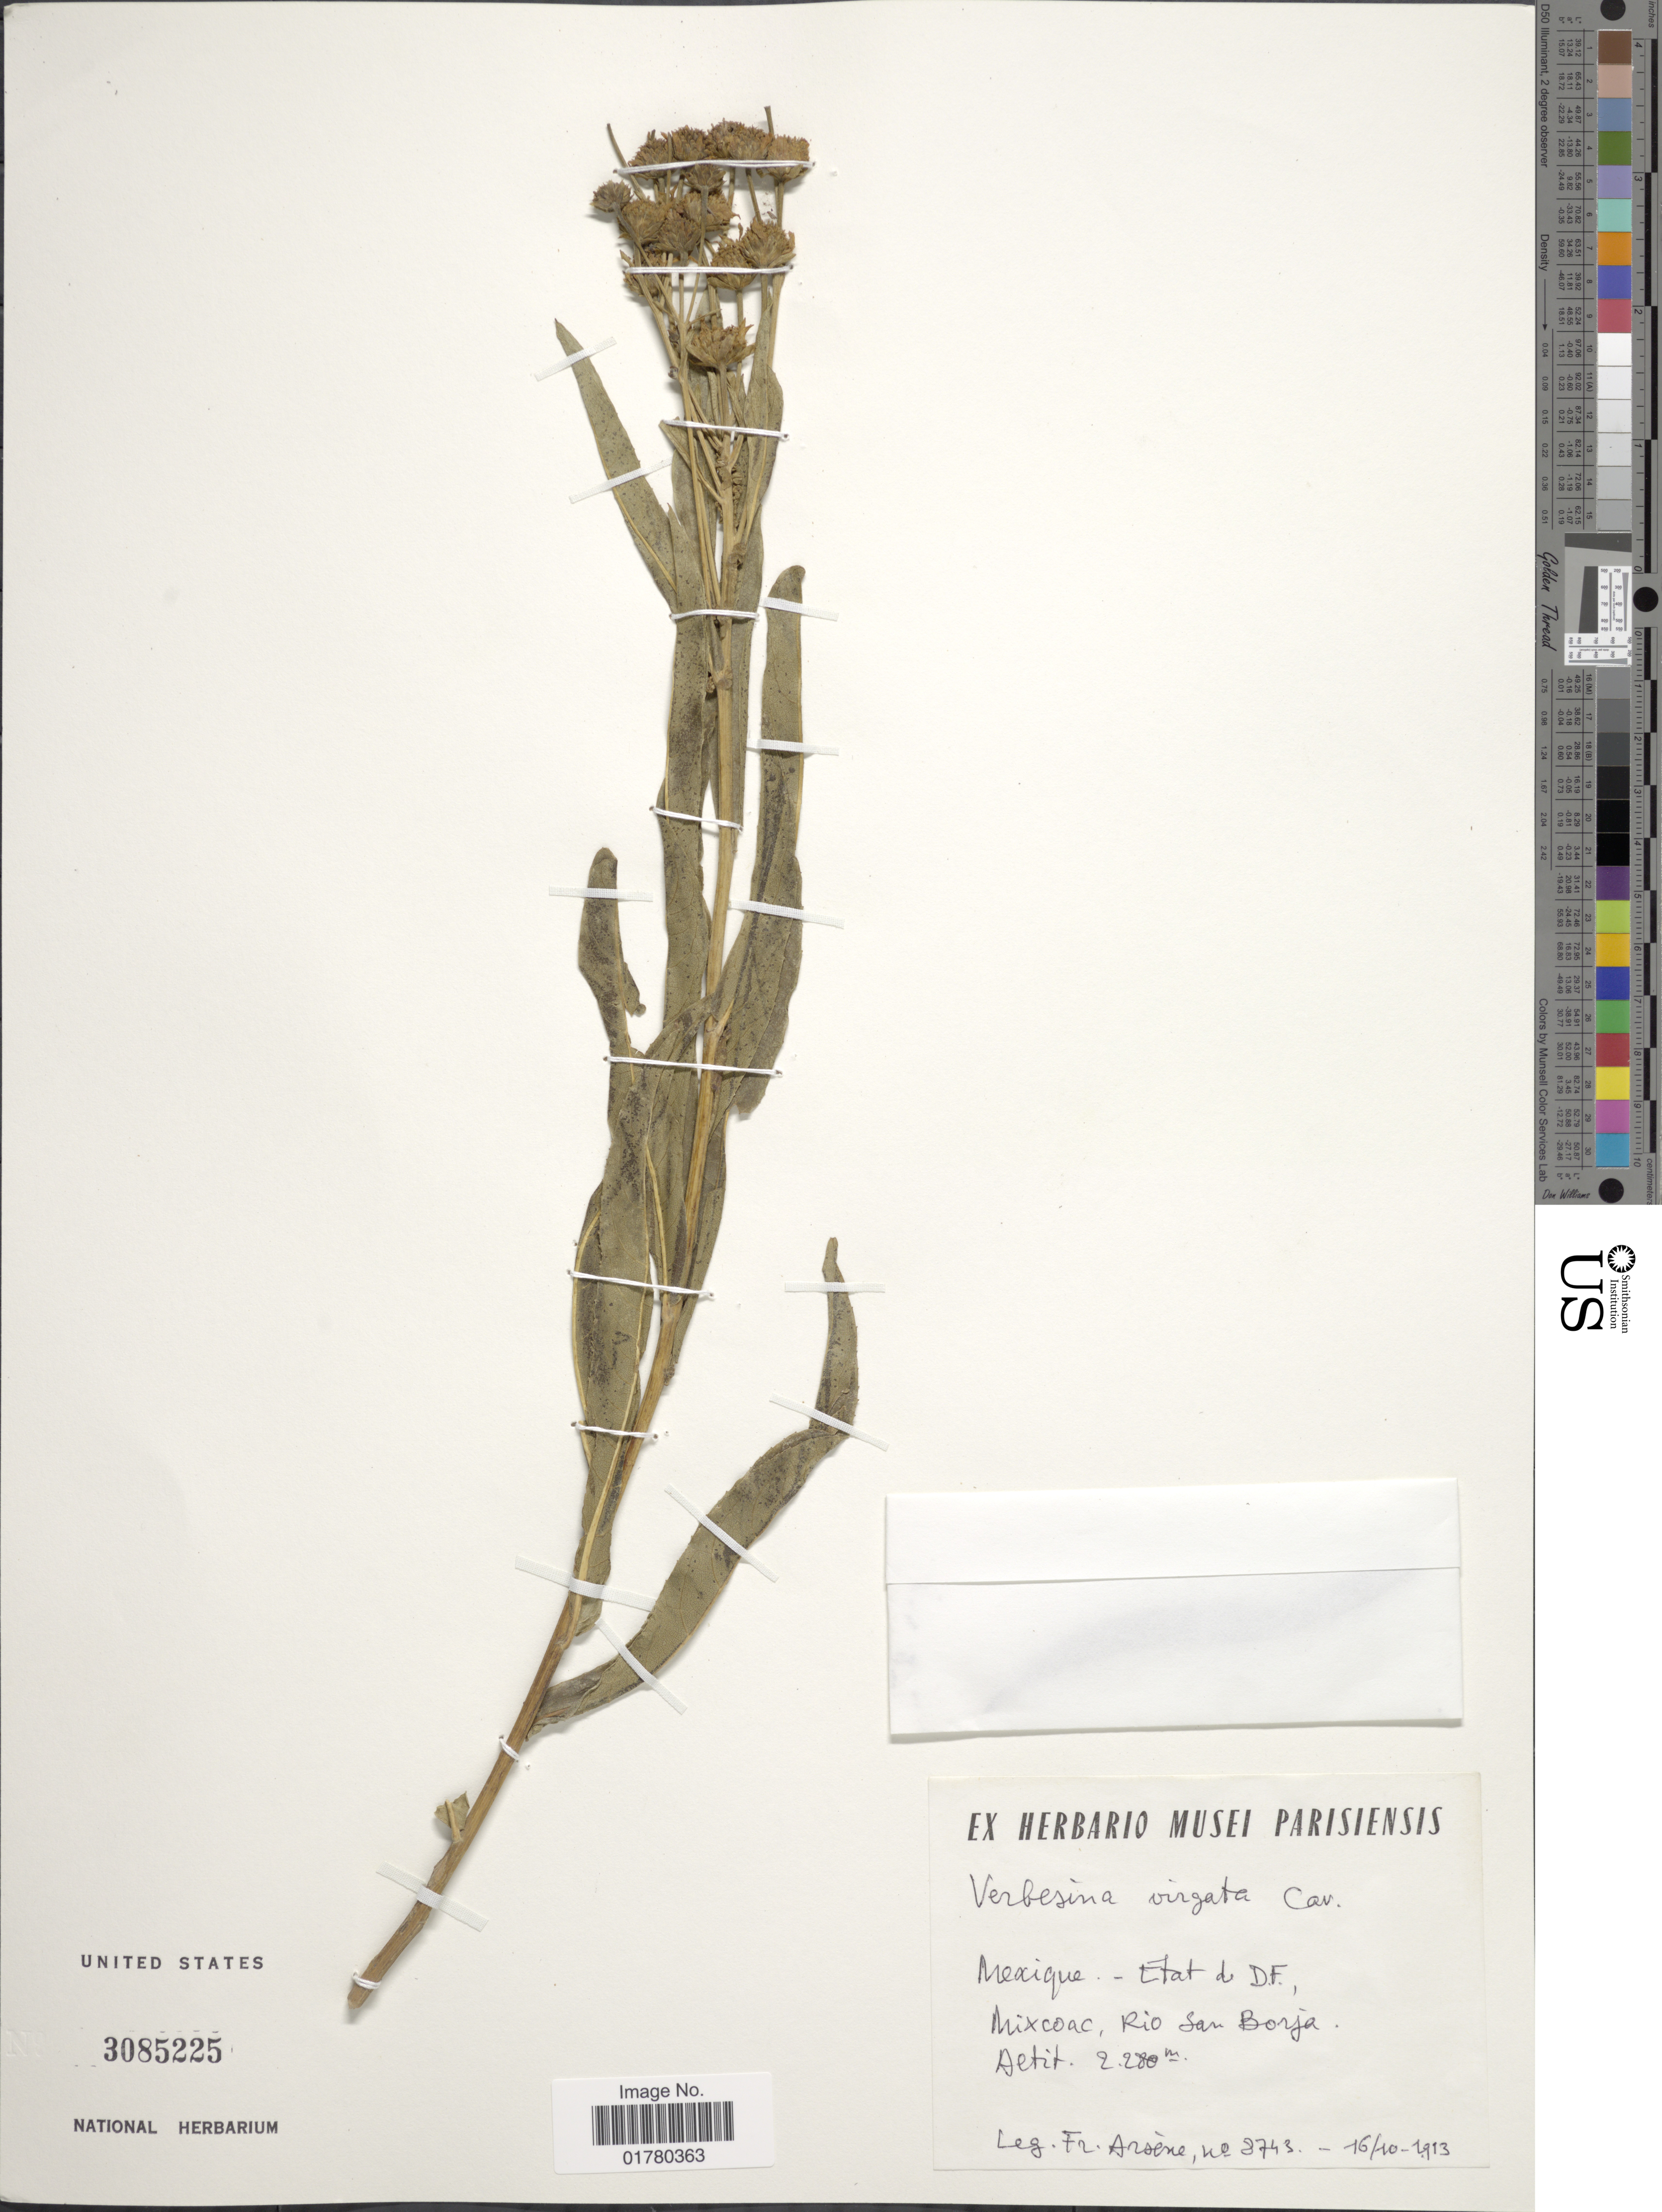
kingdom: Plantae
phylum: Tracheophyta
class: Magnoliopsida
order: Asterales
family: Asteraceae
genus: Verbesina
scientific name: Verbesina virgata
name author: Cav.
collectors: F. Arsène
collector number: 8743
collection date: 1913-10-16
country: Mexico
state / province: Distrito Federal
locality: Mixoac, Rio San Borja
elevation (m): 2280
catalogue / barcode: US 3085225